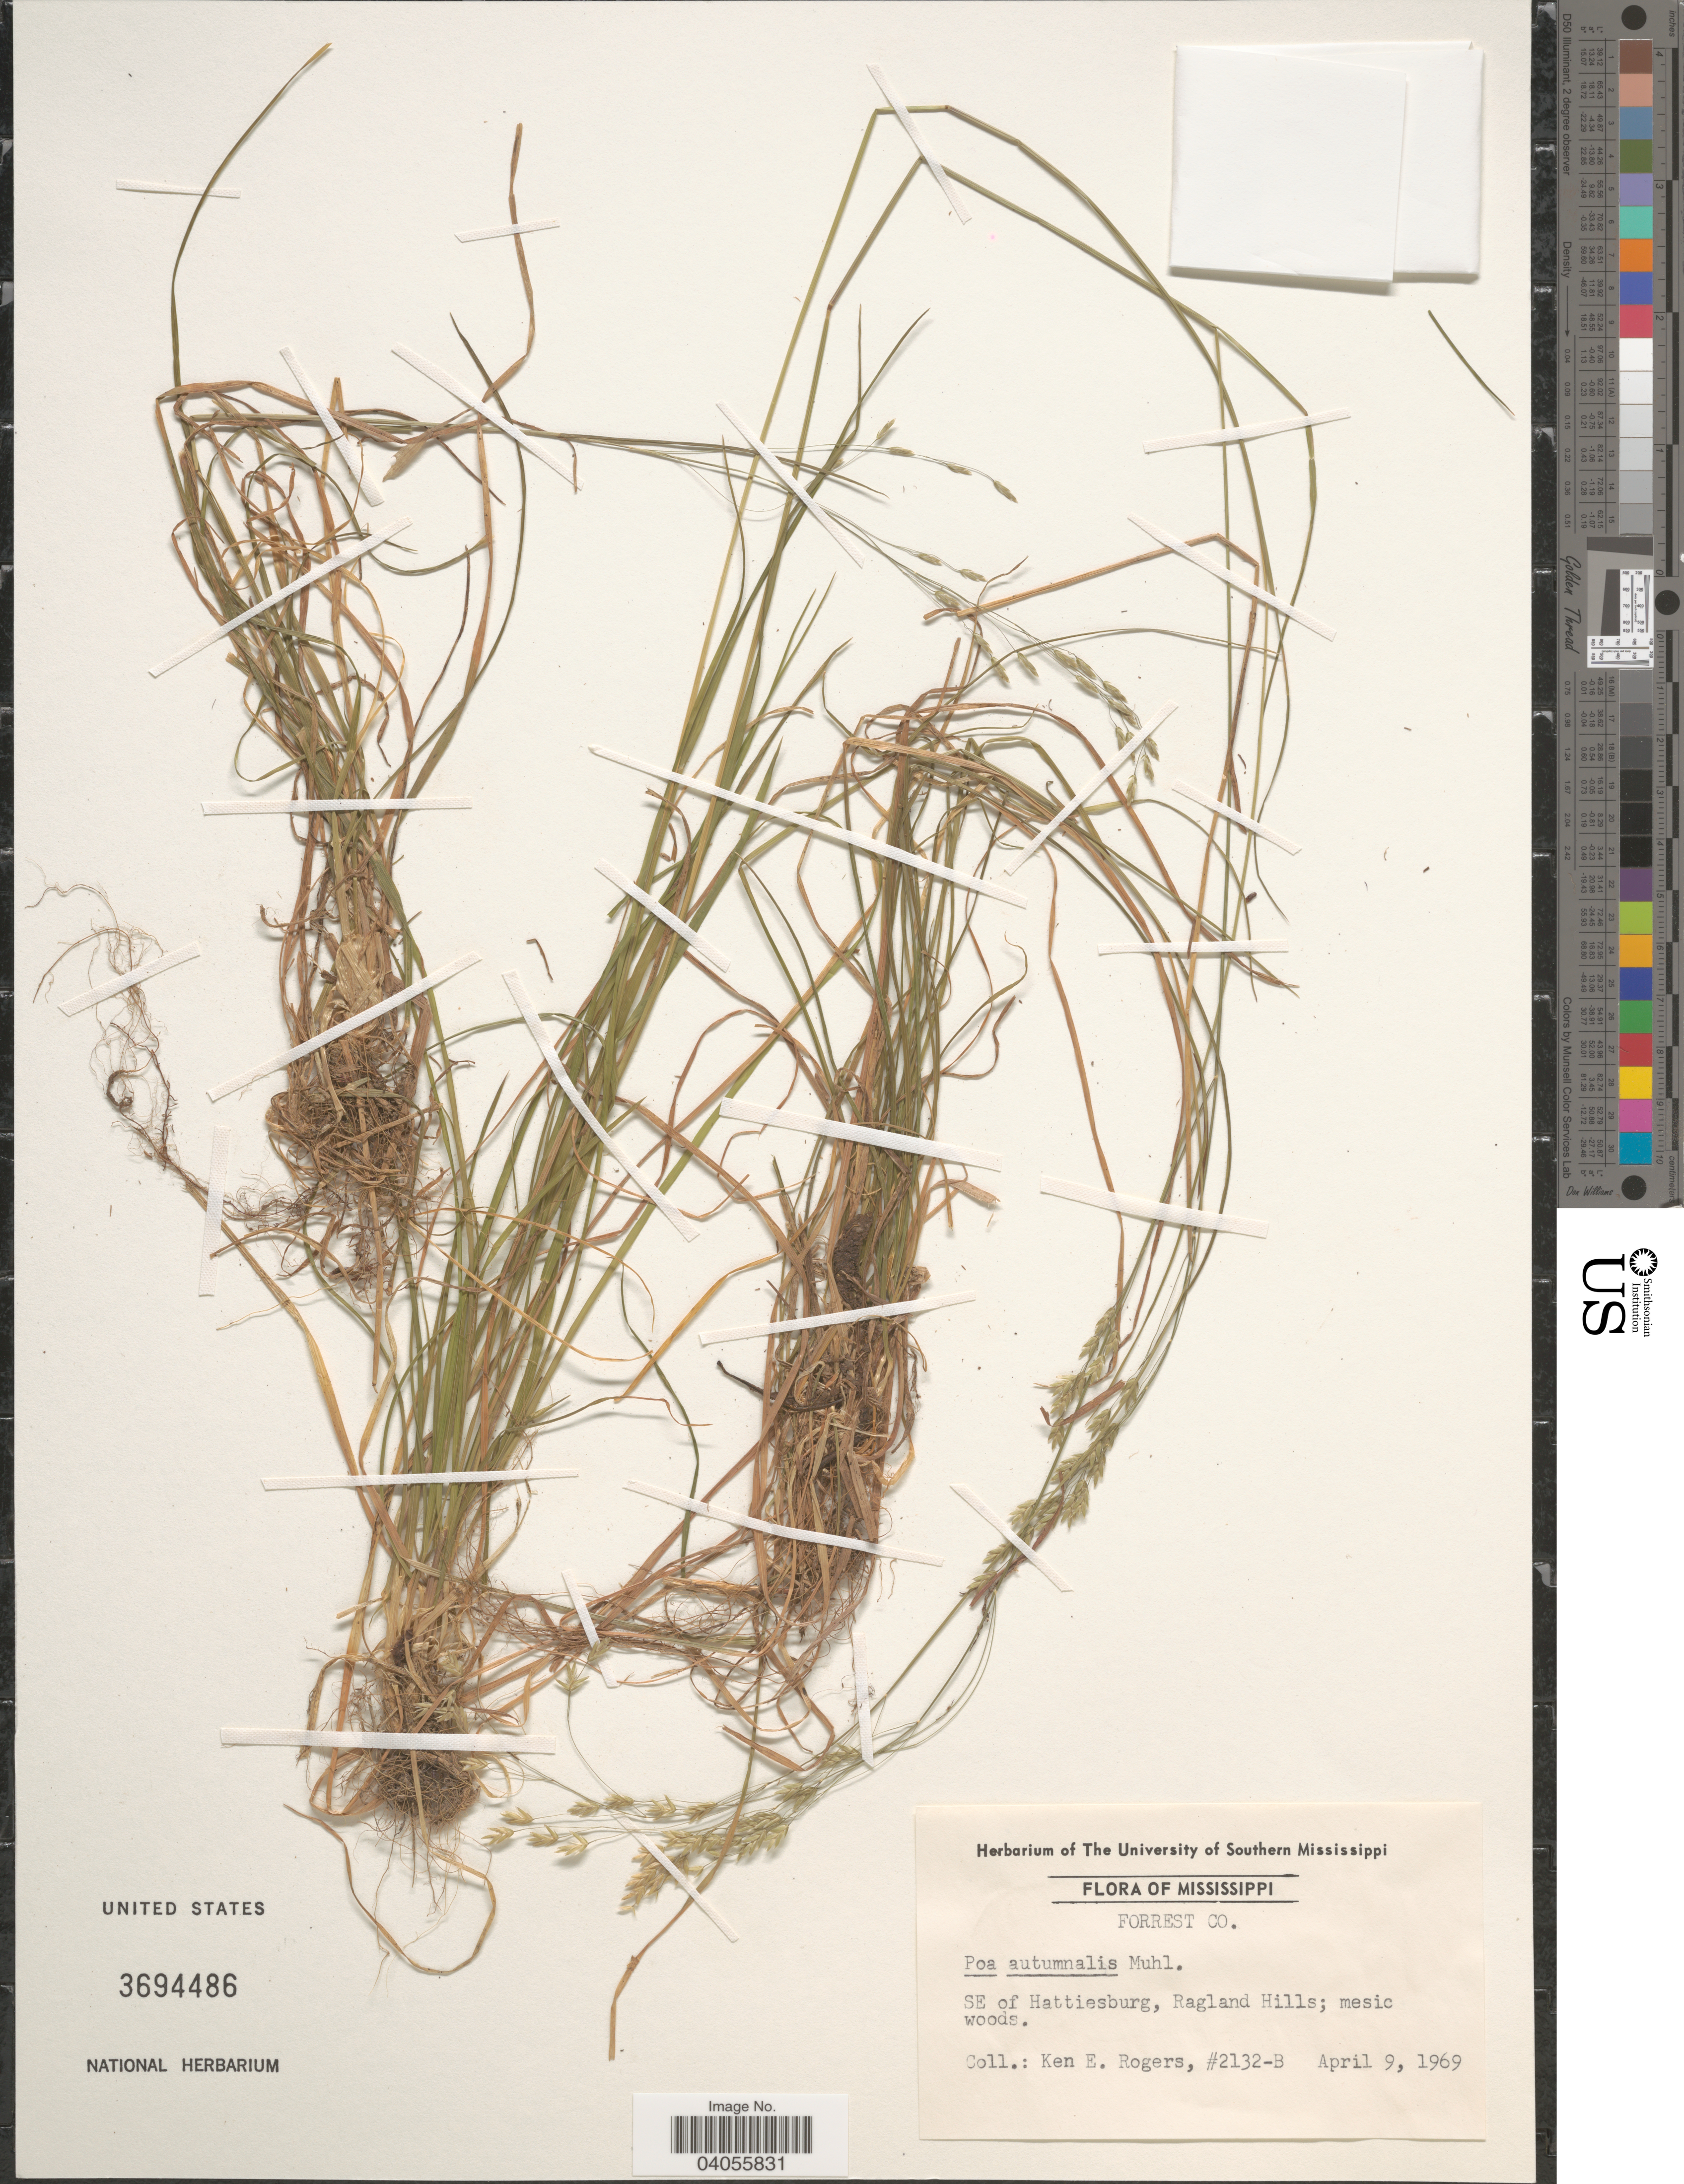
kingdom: Plantae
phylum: Tracheophyta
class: Liliopsida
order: Poales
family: Poaceae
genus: Poa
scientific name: Poa autumnalis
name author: Muhl. ex Elliott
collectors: K. Rogers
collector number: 2132-B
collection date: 1969-04-09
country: United States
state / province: Mississippi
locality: Forrest Co. SE of Hattiesburg, Ragland Hills.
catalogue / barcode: US 3694486